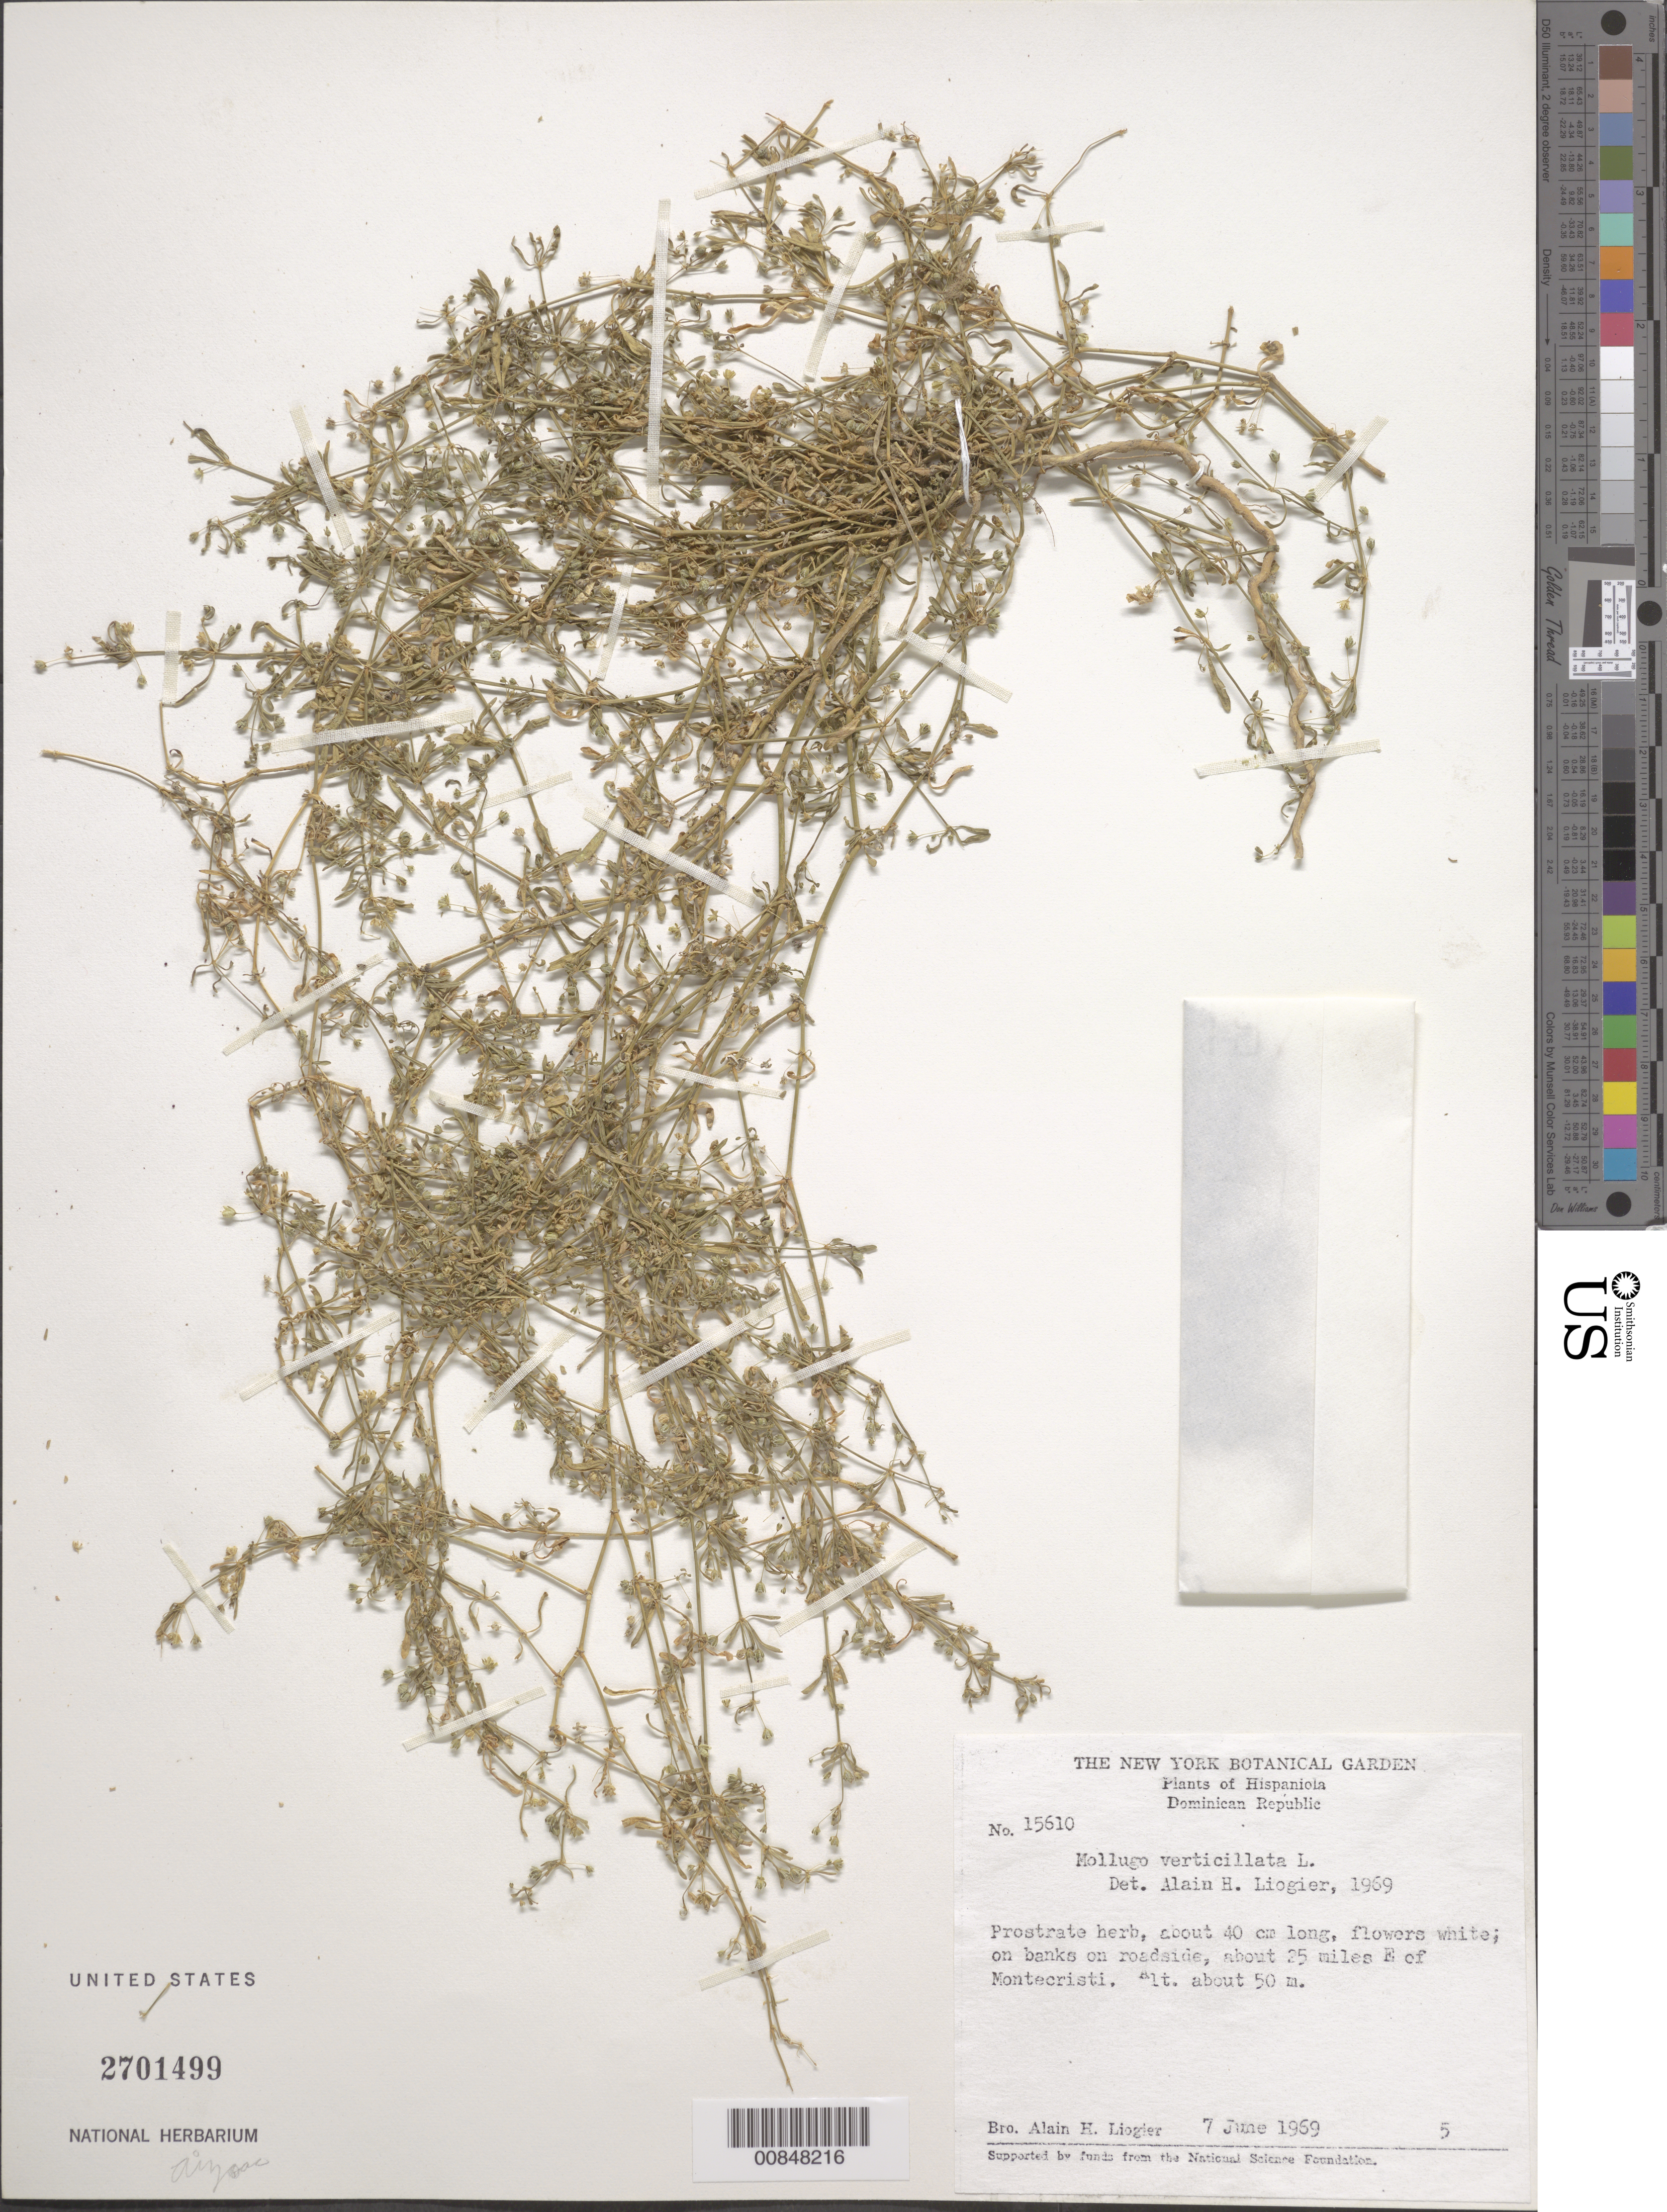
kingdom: Plantae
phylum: Tracheophyta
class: Magnoliopsida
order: Caryophyllales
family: Molluginaceae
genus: Mollugo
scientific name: Mollugo verticillata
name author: L.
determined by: Liogier, Alain H.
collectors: A. H. Liogier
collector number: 15610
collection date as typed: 07 Jun 1969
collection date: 1969-06-07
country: Dominican Republic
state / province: Monte Cristi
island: Hispaniola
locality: About 25 miles E of Montecristi.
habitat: On banks on roadside.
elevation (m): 50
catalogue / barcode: US 2701499